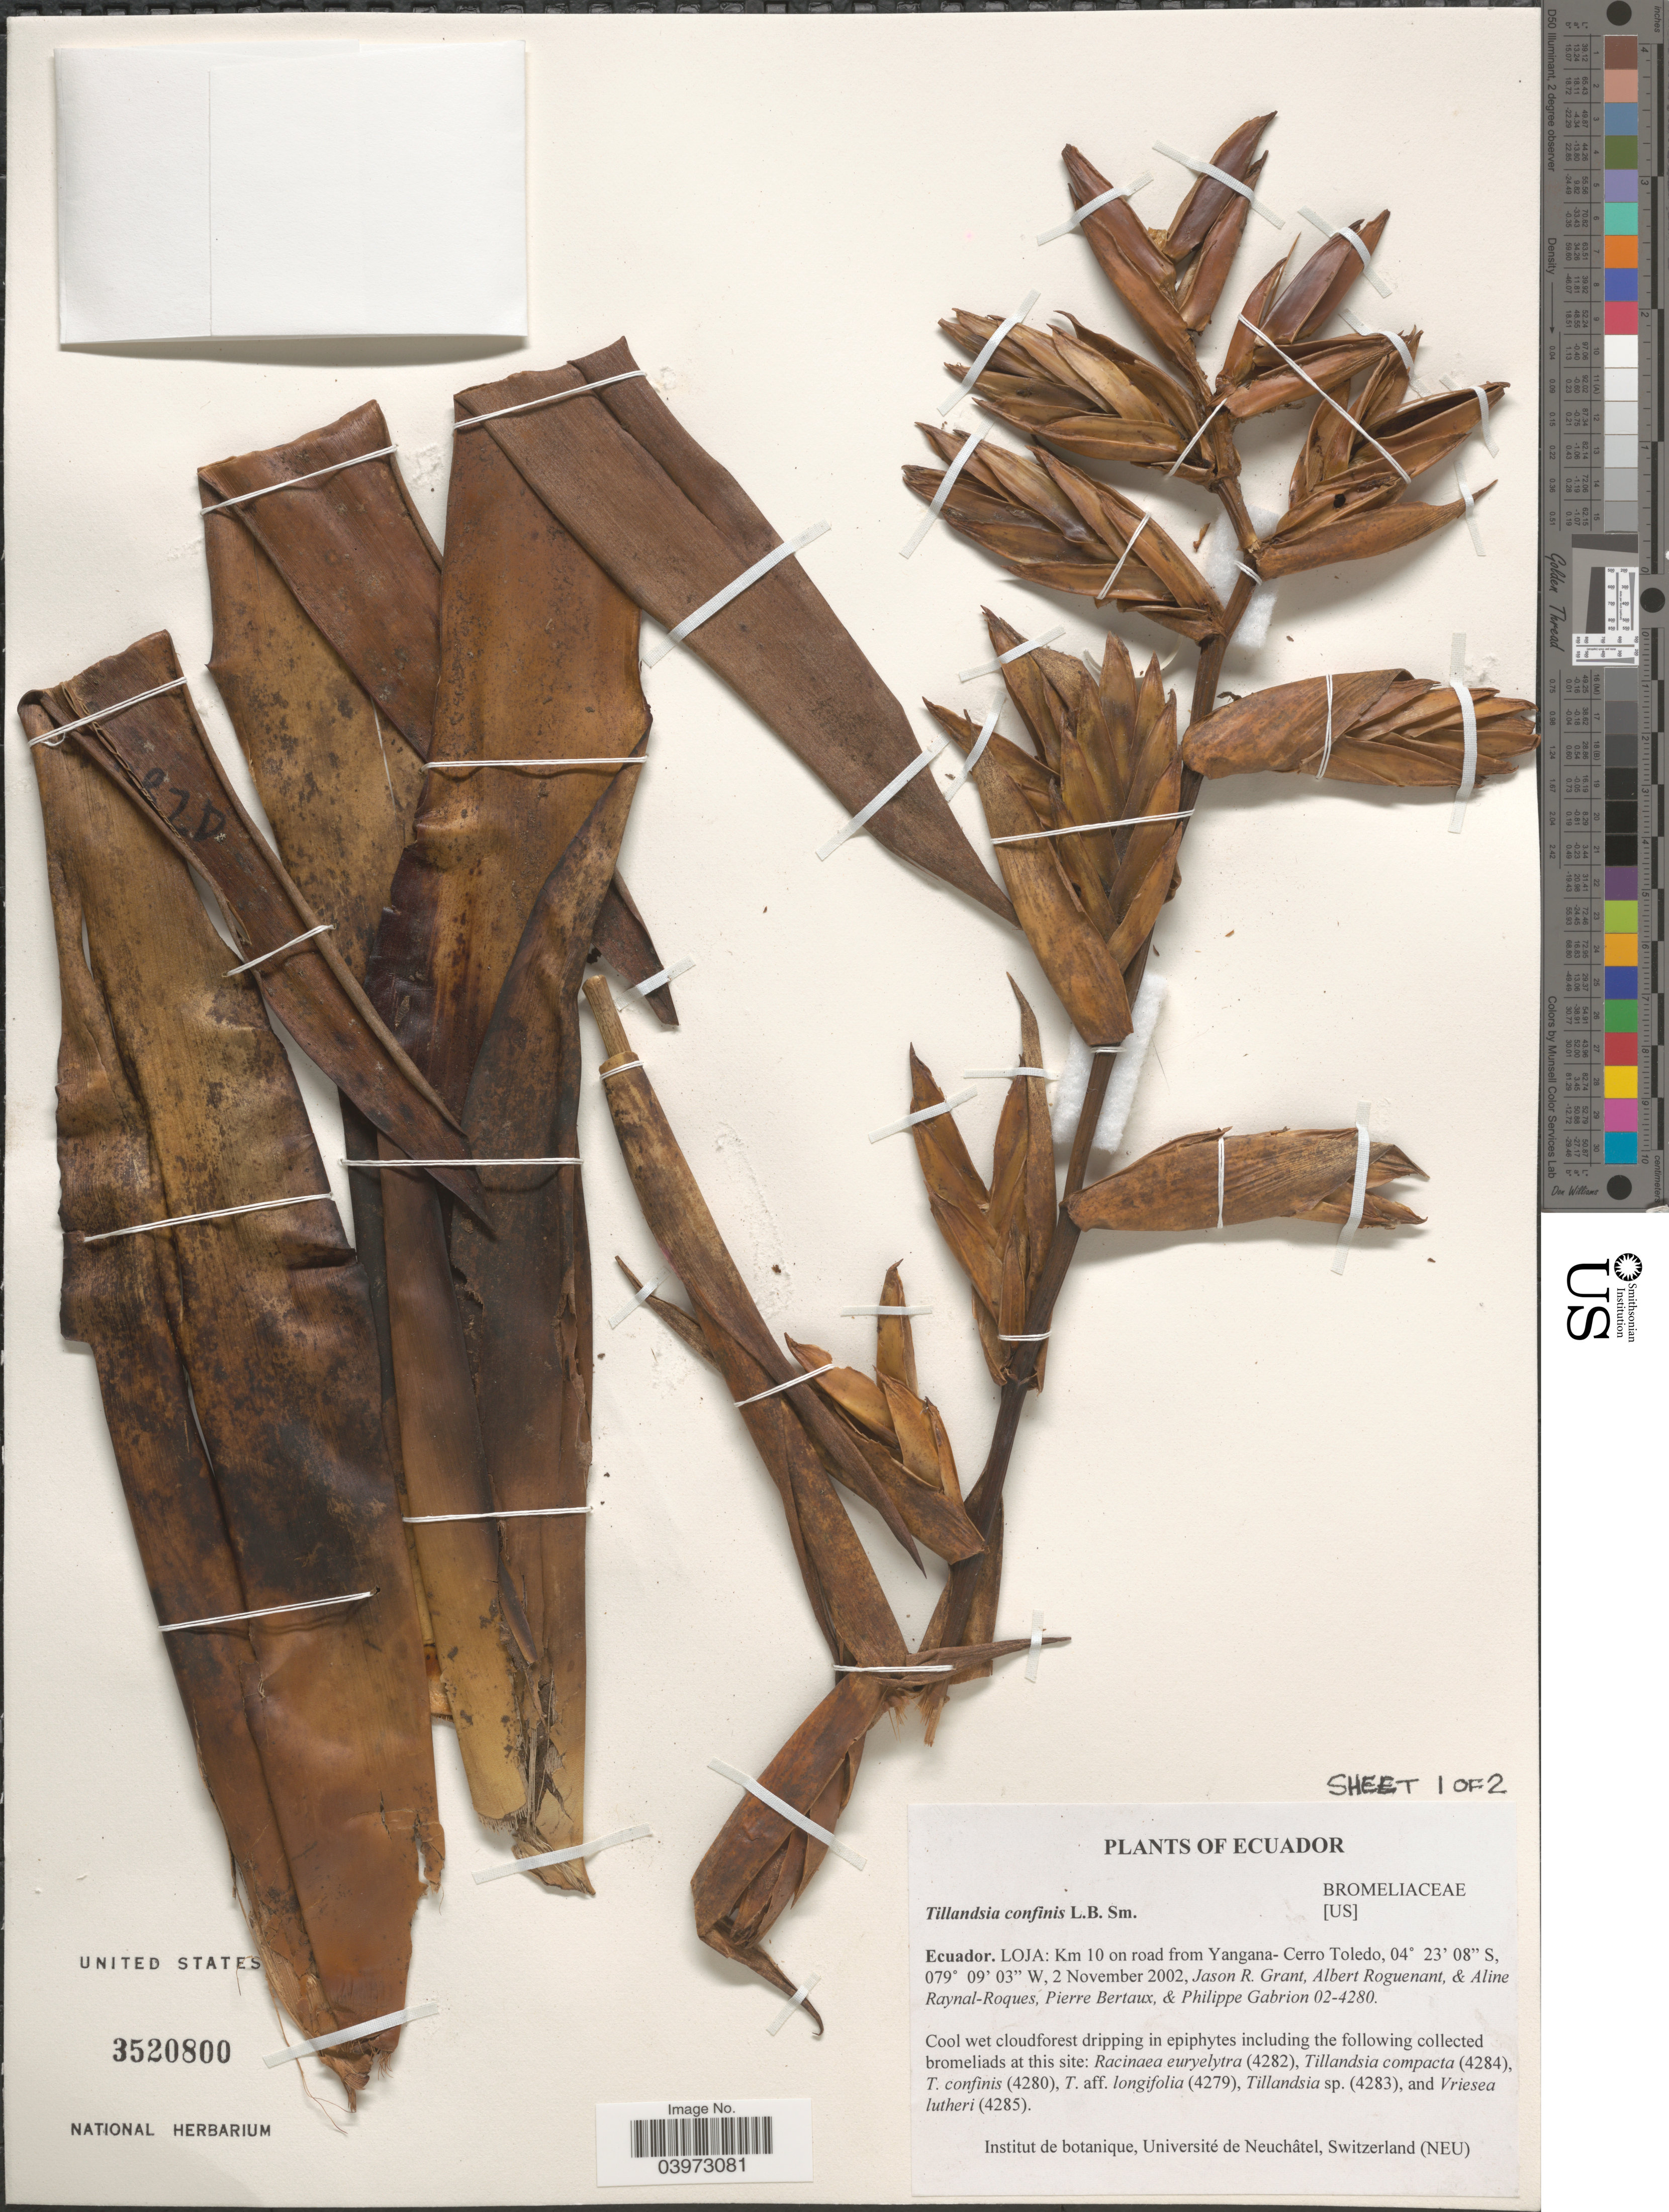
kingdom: Plantae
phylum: Tracheophyta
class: Liliopsida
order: Poales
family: Bromeliaceae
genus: Tillandsia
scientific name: Tillandsia confinis var. confinis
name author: L.B. Sm.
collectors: J. R. Grant, A. Roguenant, A. M. Raynal, P. Bertaux & P. Gabrion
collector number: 02-4280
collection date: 2002-11-02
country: Ecuador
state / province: Loja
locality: Km 10 on road from Yangana- Cerro Toledo.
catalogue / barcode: US 3520800